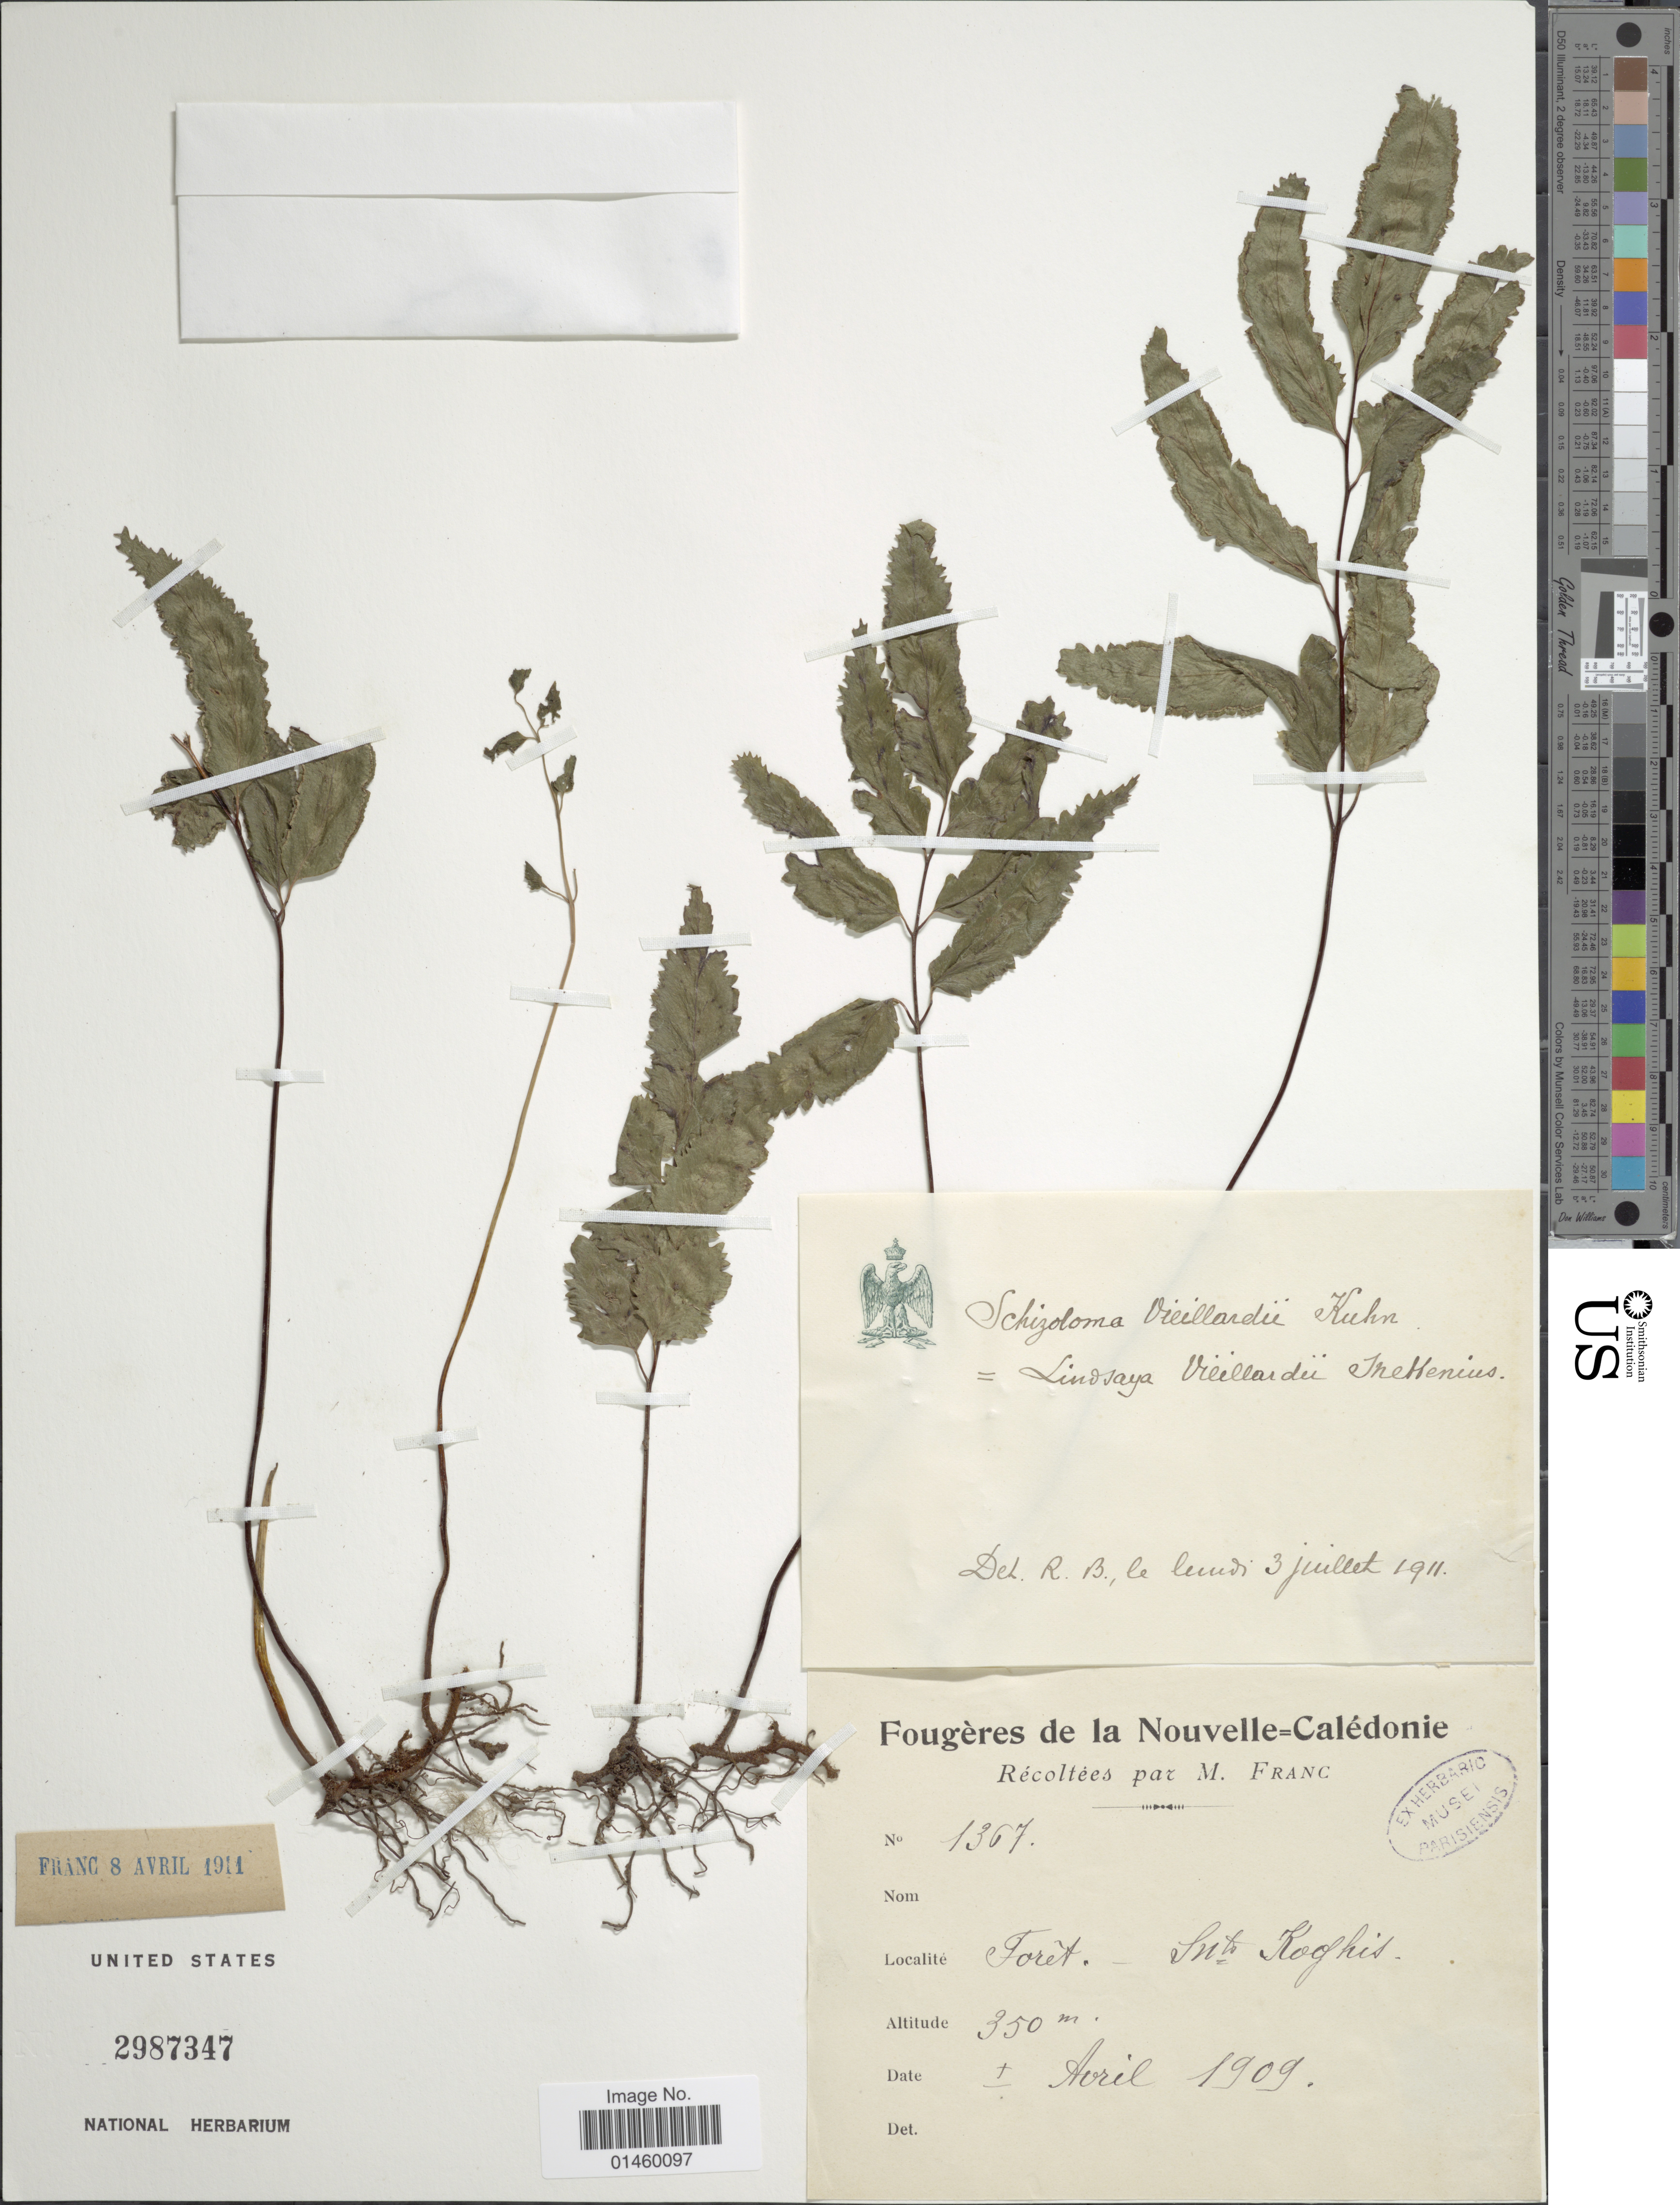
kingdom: Plantae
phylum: Tracheophyta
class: Polypodiopsida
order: Polypodiales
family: Lindsaeaceae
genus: Lindsaea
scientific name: Lindsaea vieillardii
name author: Mett.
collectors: M. Franc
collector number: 1367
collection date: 1909-04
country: New Caledonia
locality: Fougeres de la Nouvelle=Caledonie. Foret.-Mts Koghis.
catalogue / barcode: US 2987347